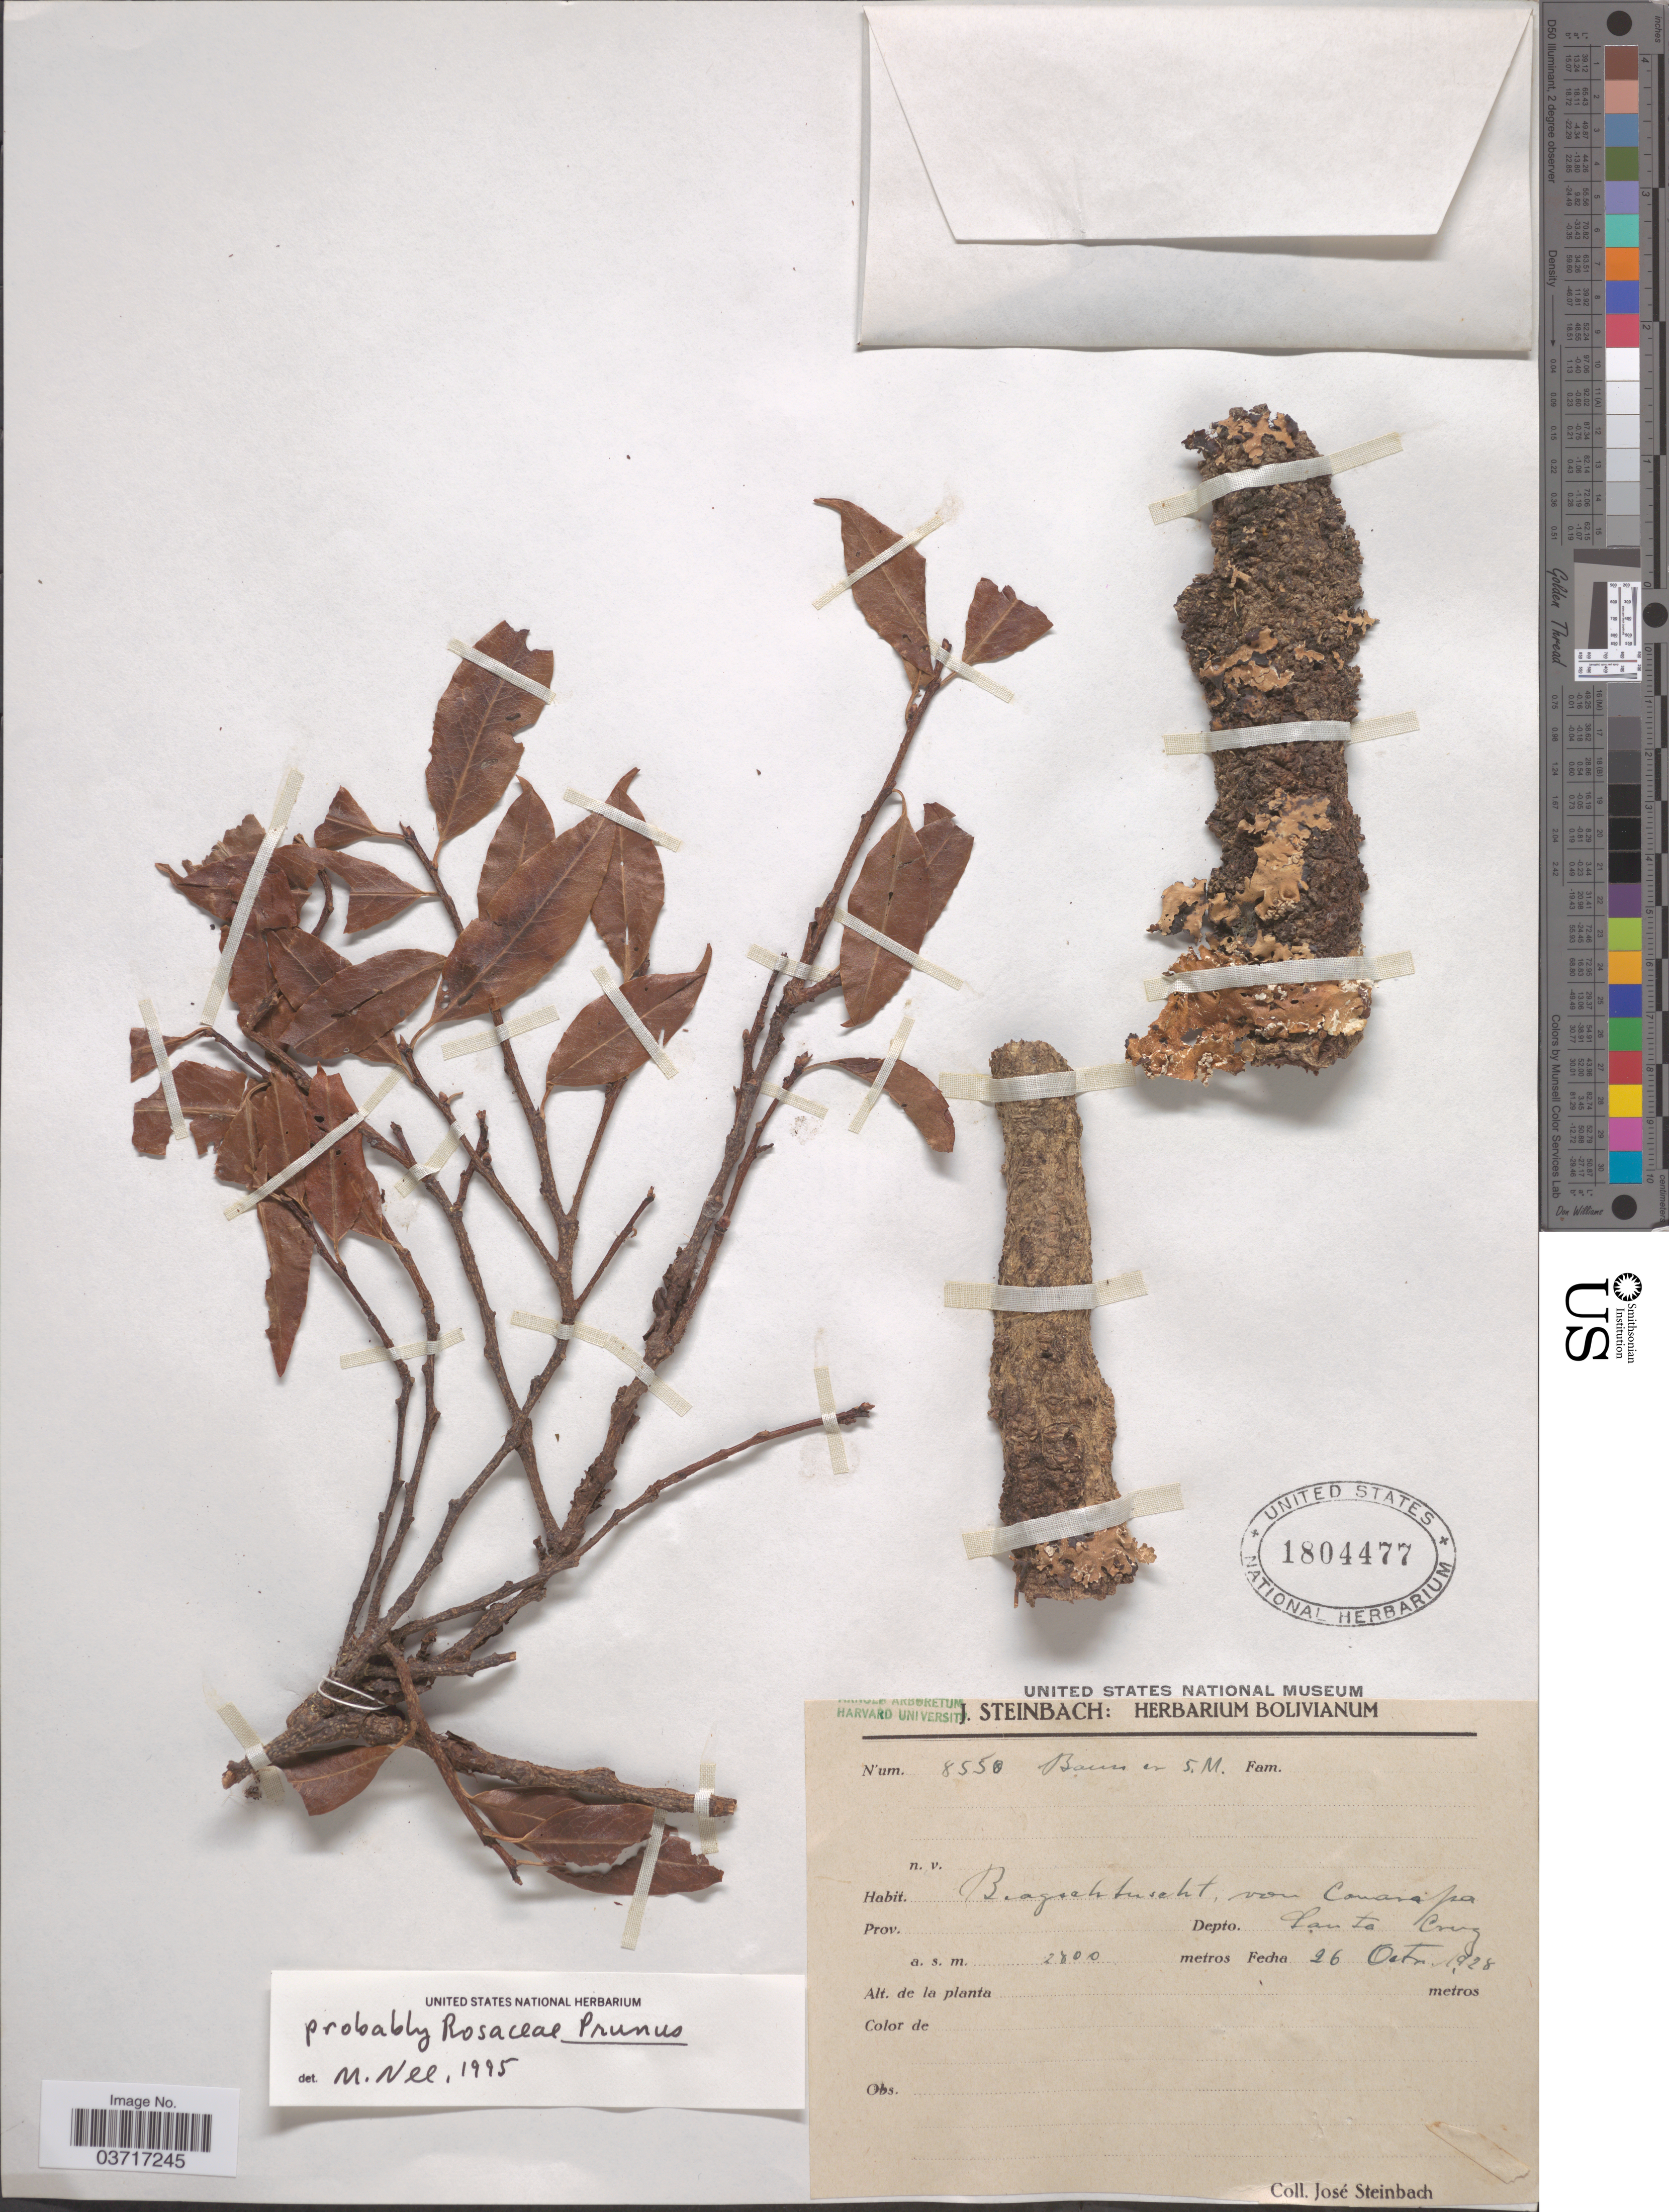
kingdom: Plantae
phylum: Tracheophyta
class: Magnoliopsida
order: Rosales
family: Rosaceae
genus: Prunus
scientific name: Prunus sp.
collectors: J. Steinbach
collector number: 8550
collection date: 1928-10-26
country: Bolivia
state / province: Santa Cruz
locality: Depto. Santa Cruz.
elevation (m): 2800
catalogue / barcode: US 1804477